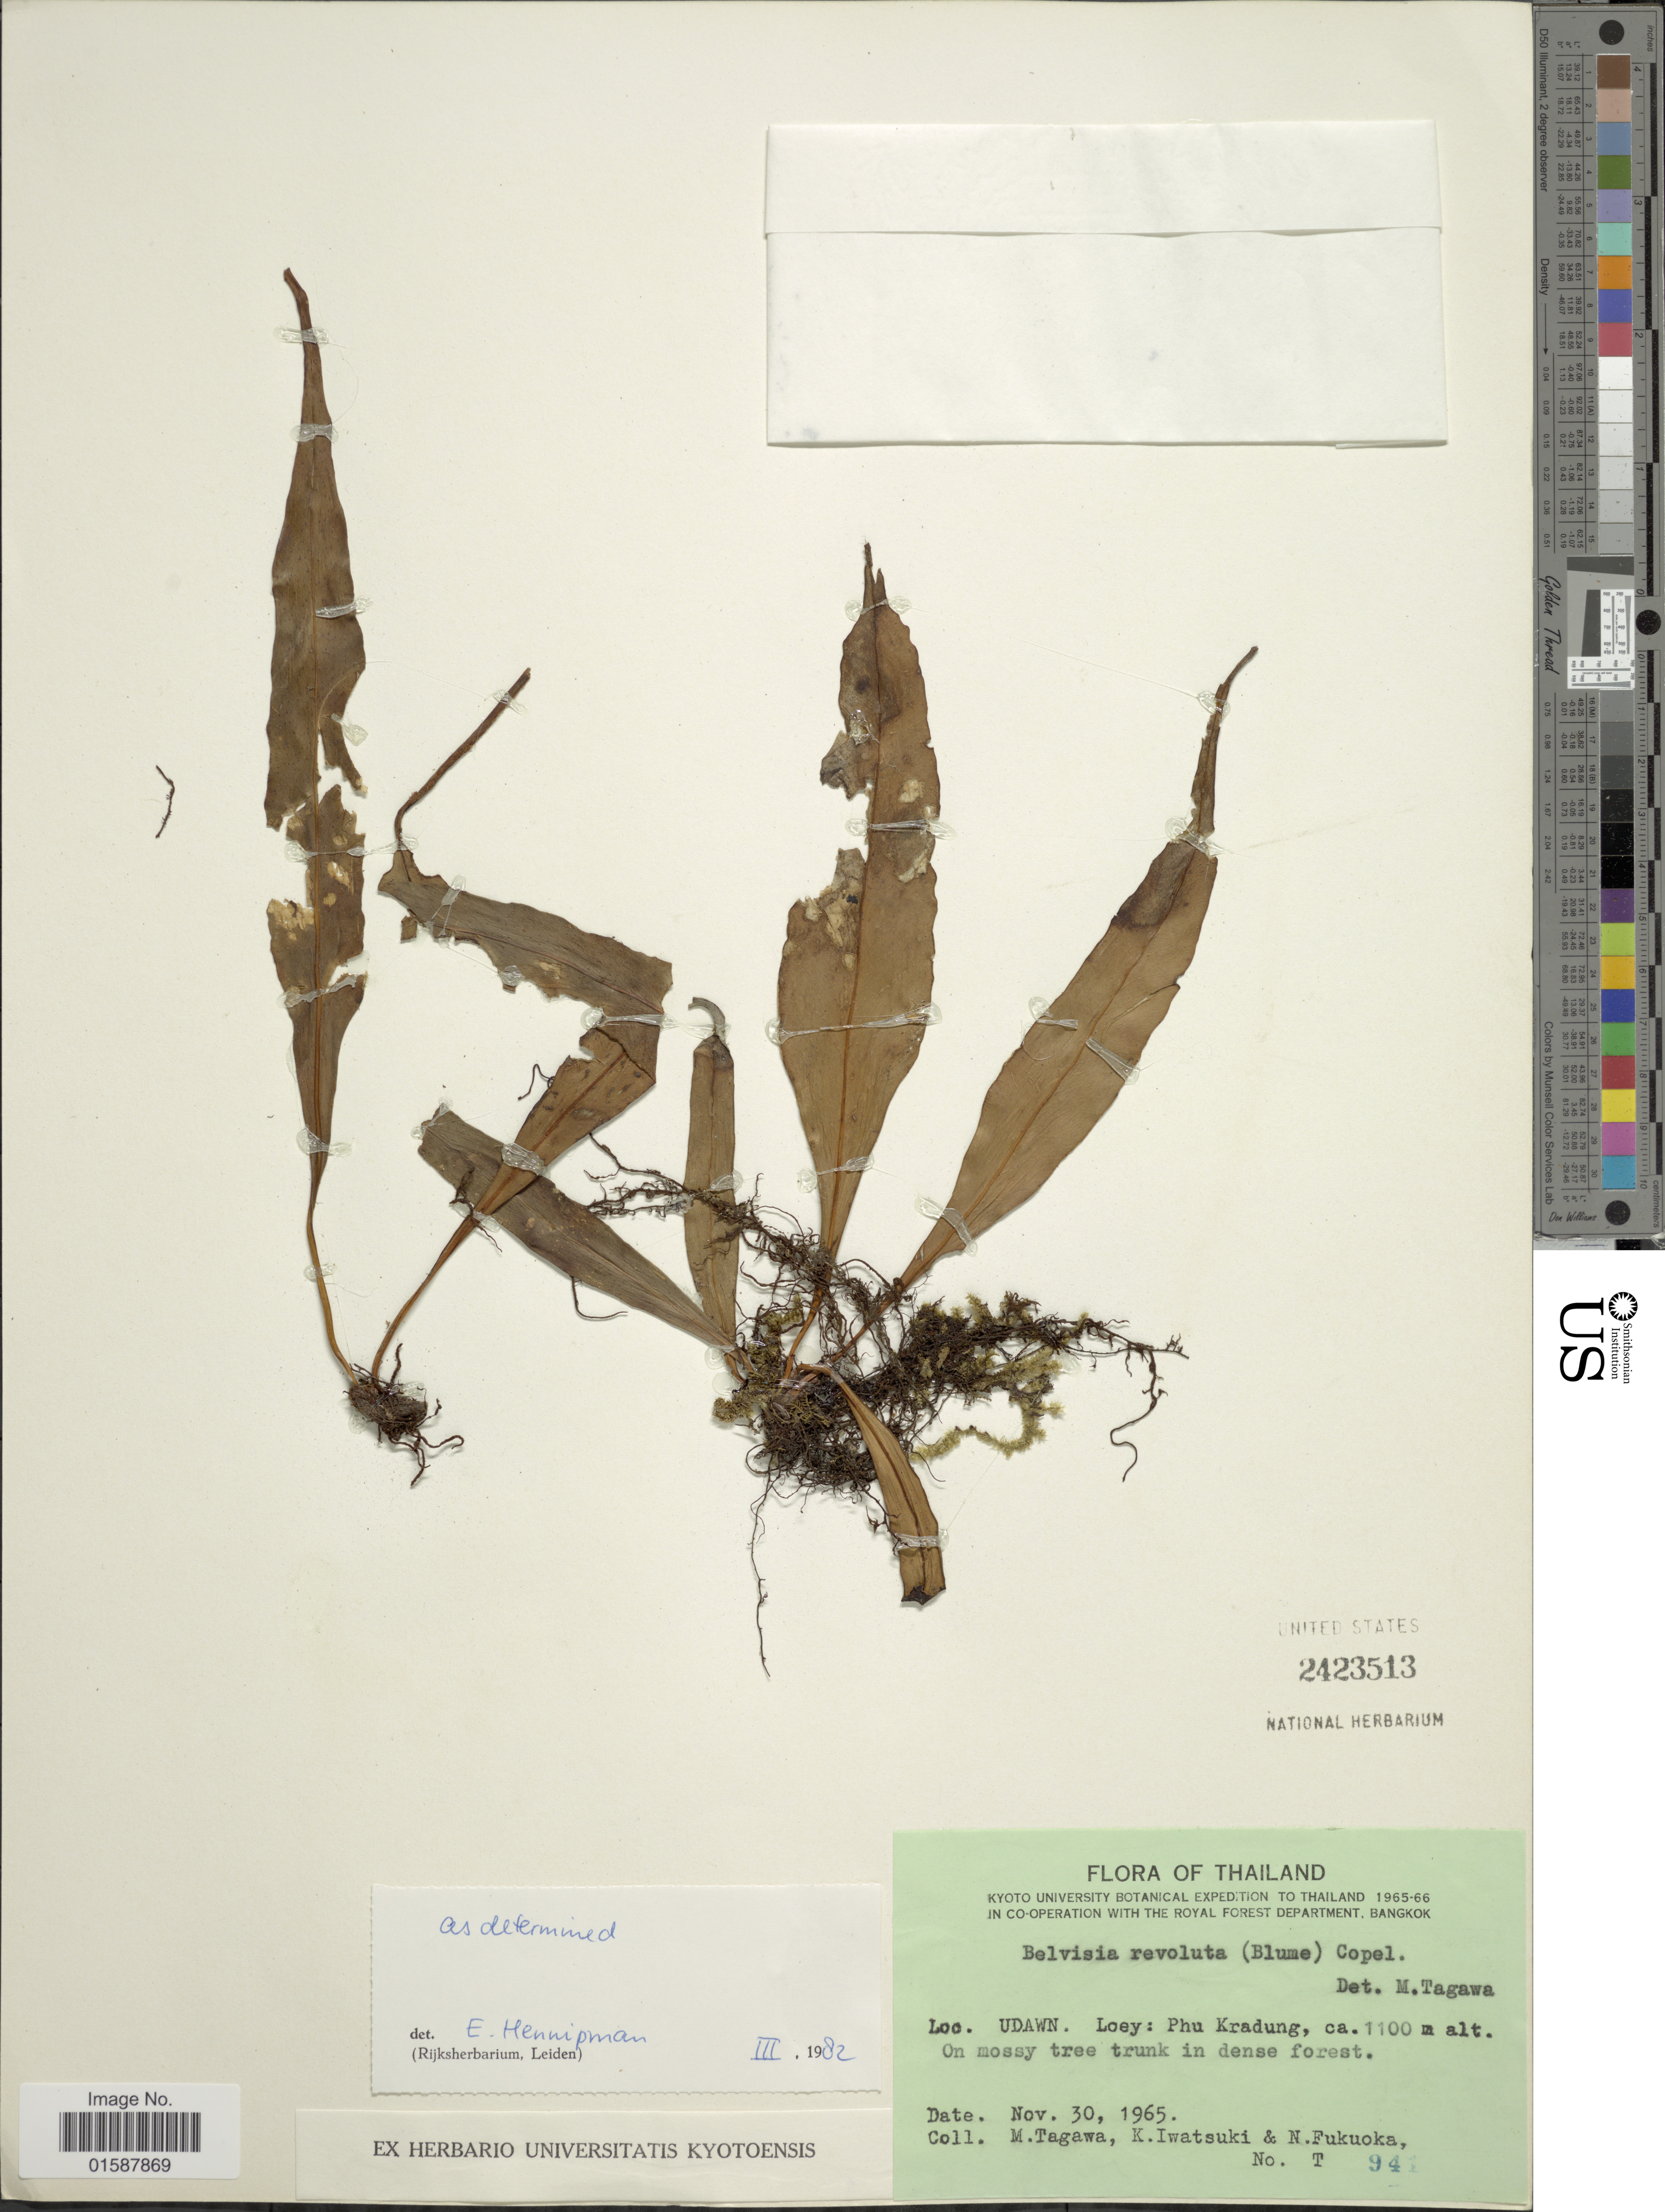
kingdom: Plantae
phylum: Tracheophyta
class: Polypodiopsida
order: Polypodiales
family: Polypodiaceae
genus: Lepisorus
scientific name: Lepisorus revoluta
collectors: M. Tagawa, K. Iwatsuki & N. Fukuoka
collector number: T941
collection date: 1965-11-30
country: Thailand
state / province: Loei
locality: Udawn. Loey: Phu Kradung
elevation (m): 1100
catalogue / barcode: US 2423513